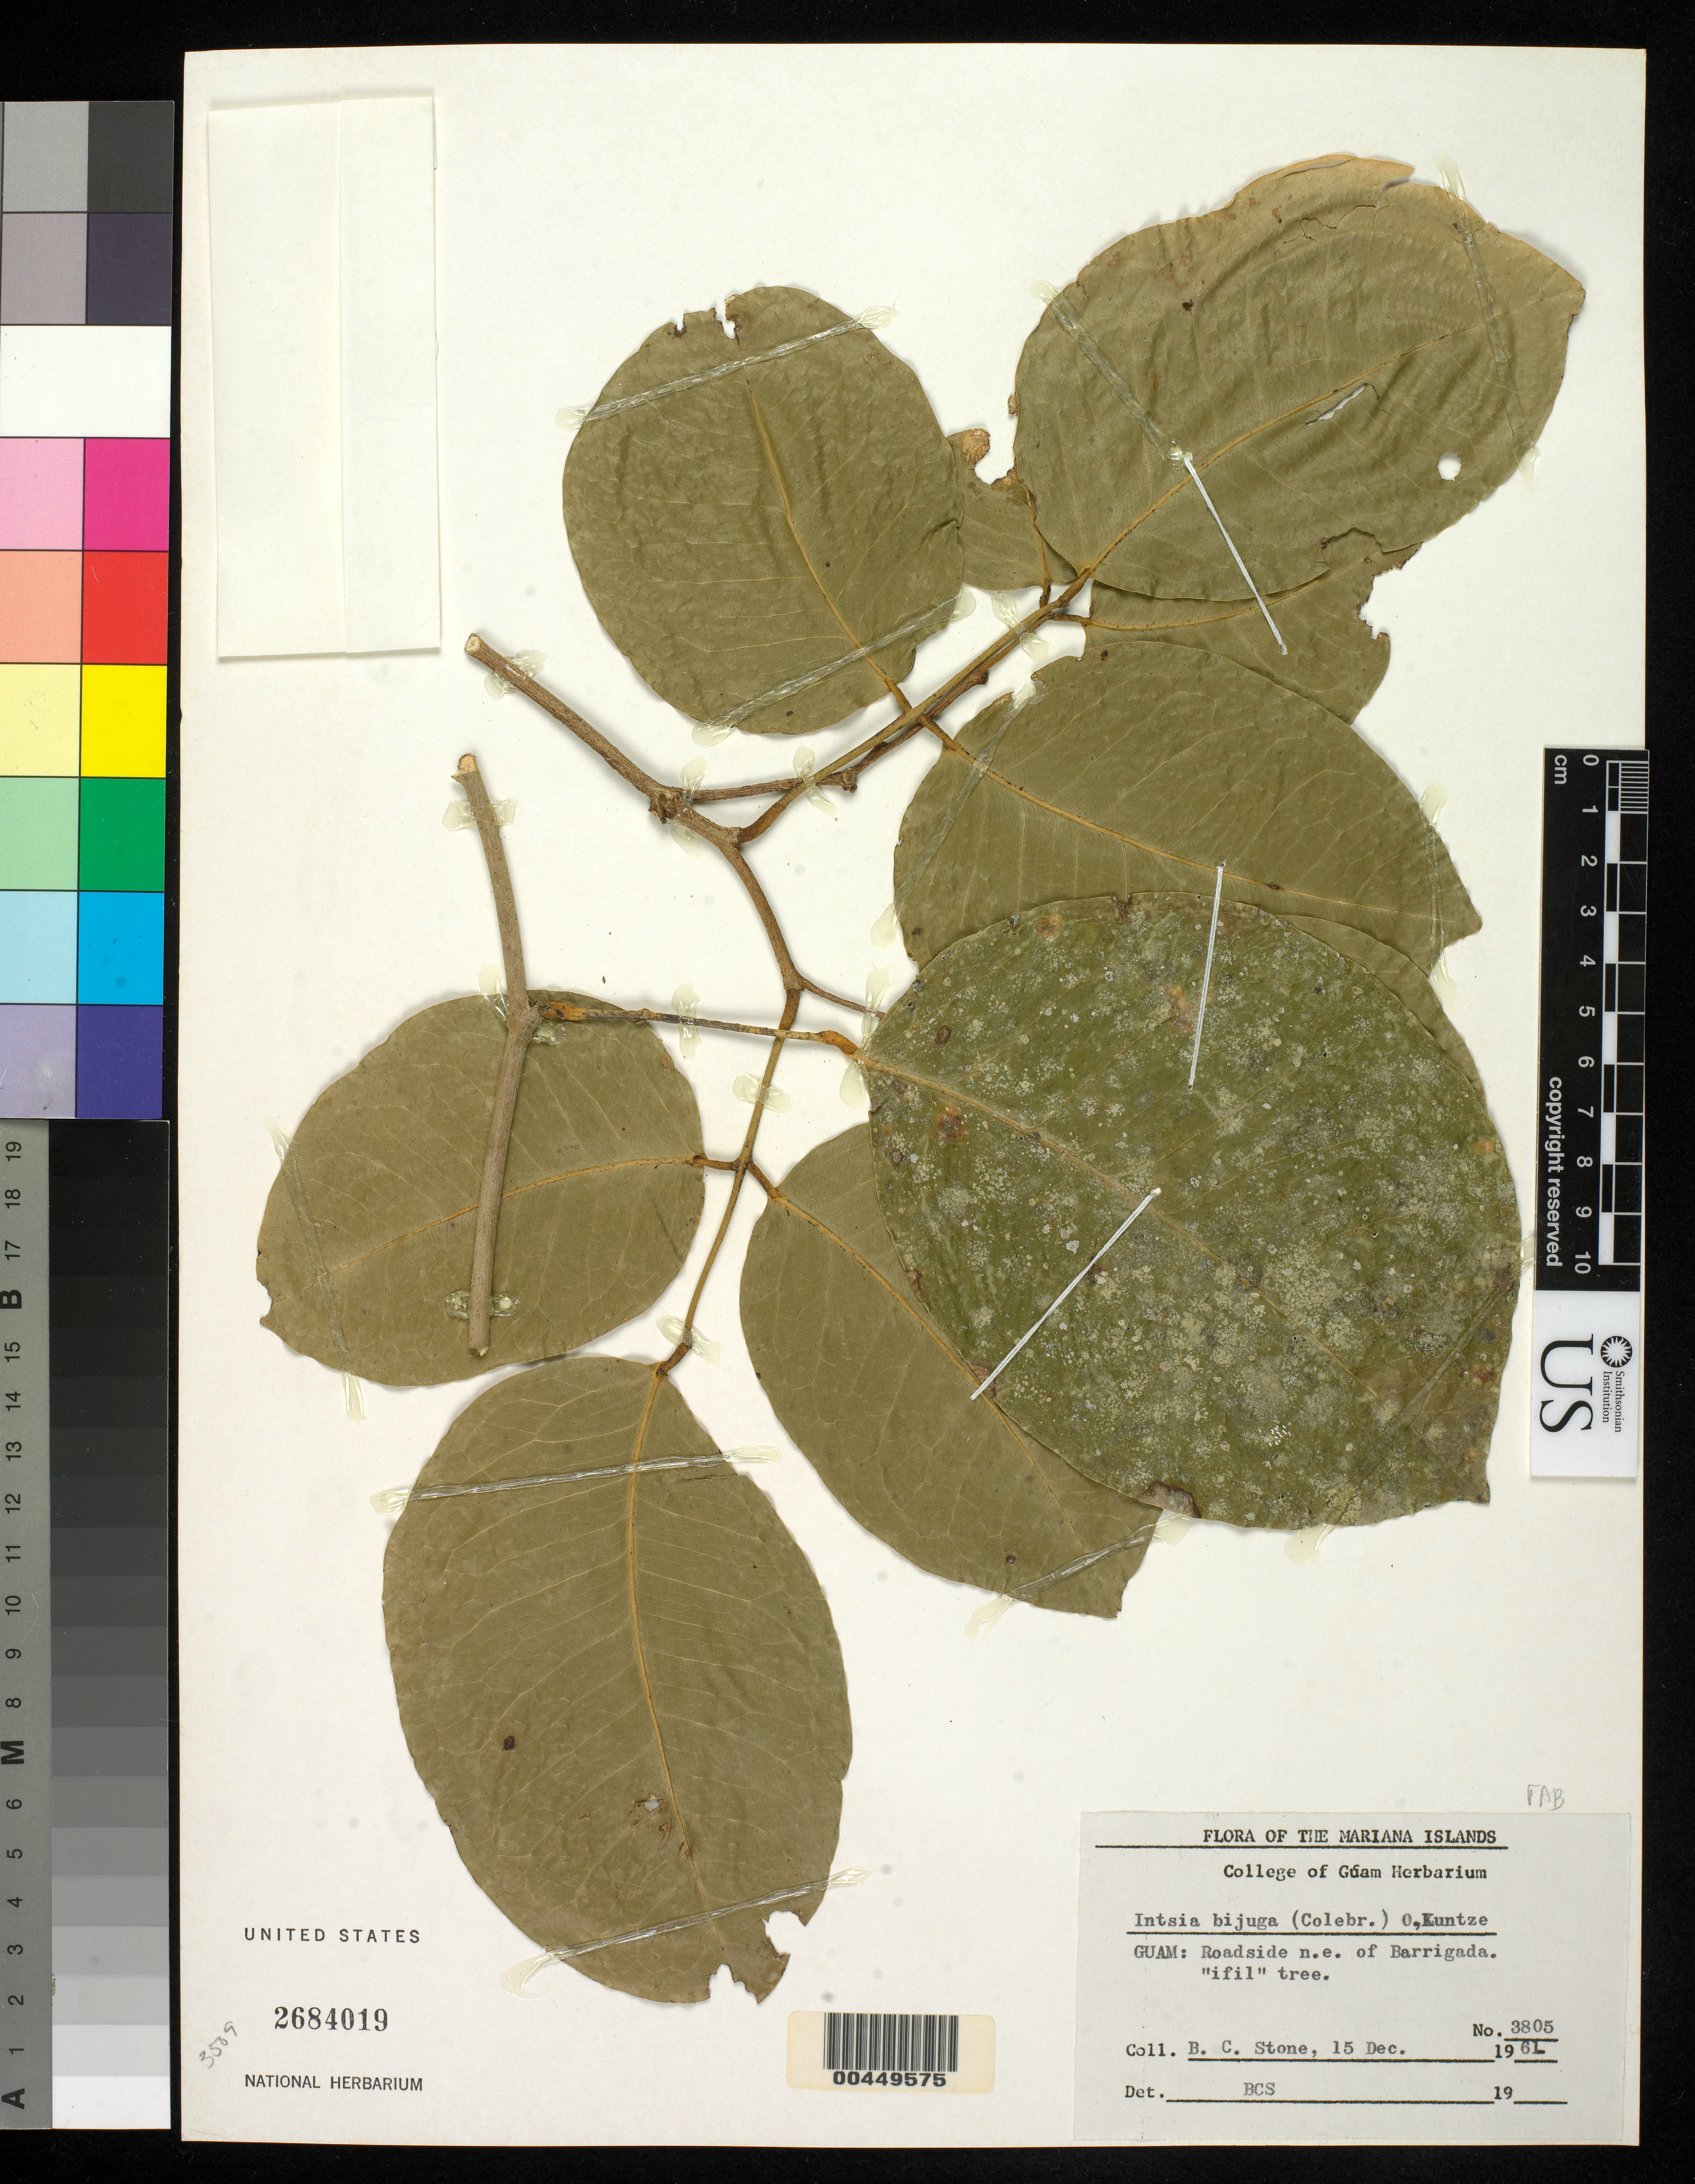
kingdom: Plantae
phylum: Tracheophyta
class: Magnoliopsida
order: Fabales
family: Fabaceae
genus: Intsia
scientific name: Intsia bijuga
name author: (Colebr.) Kuntze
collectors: B. C. Stone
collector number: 3805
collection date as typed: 15 Dec 1961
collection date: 1961-12-15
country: Guam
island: Guam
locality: Ne of barrigada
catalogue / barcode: US 2684019